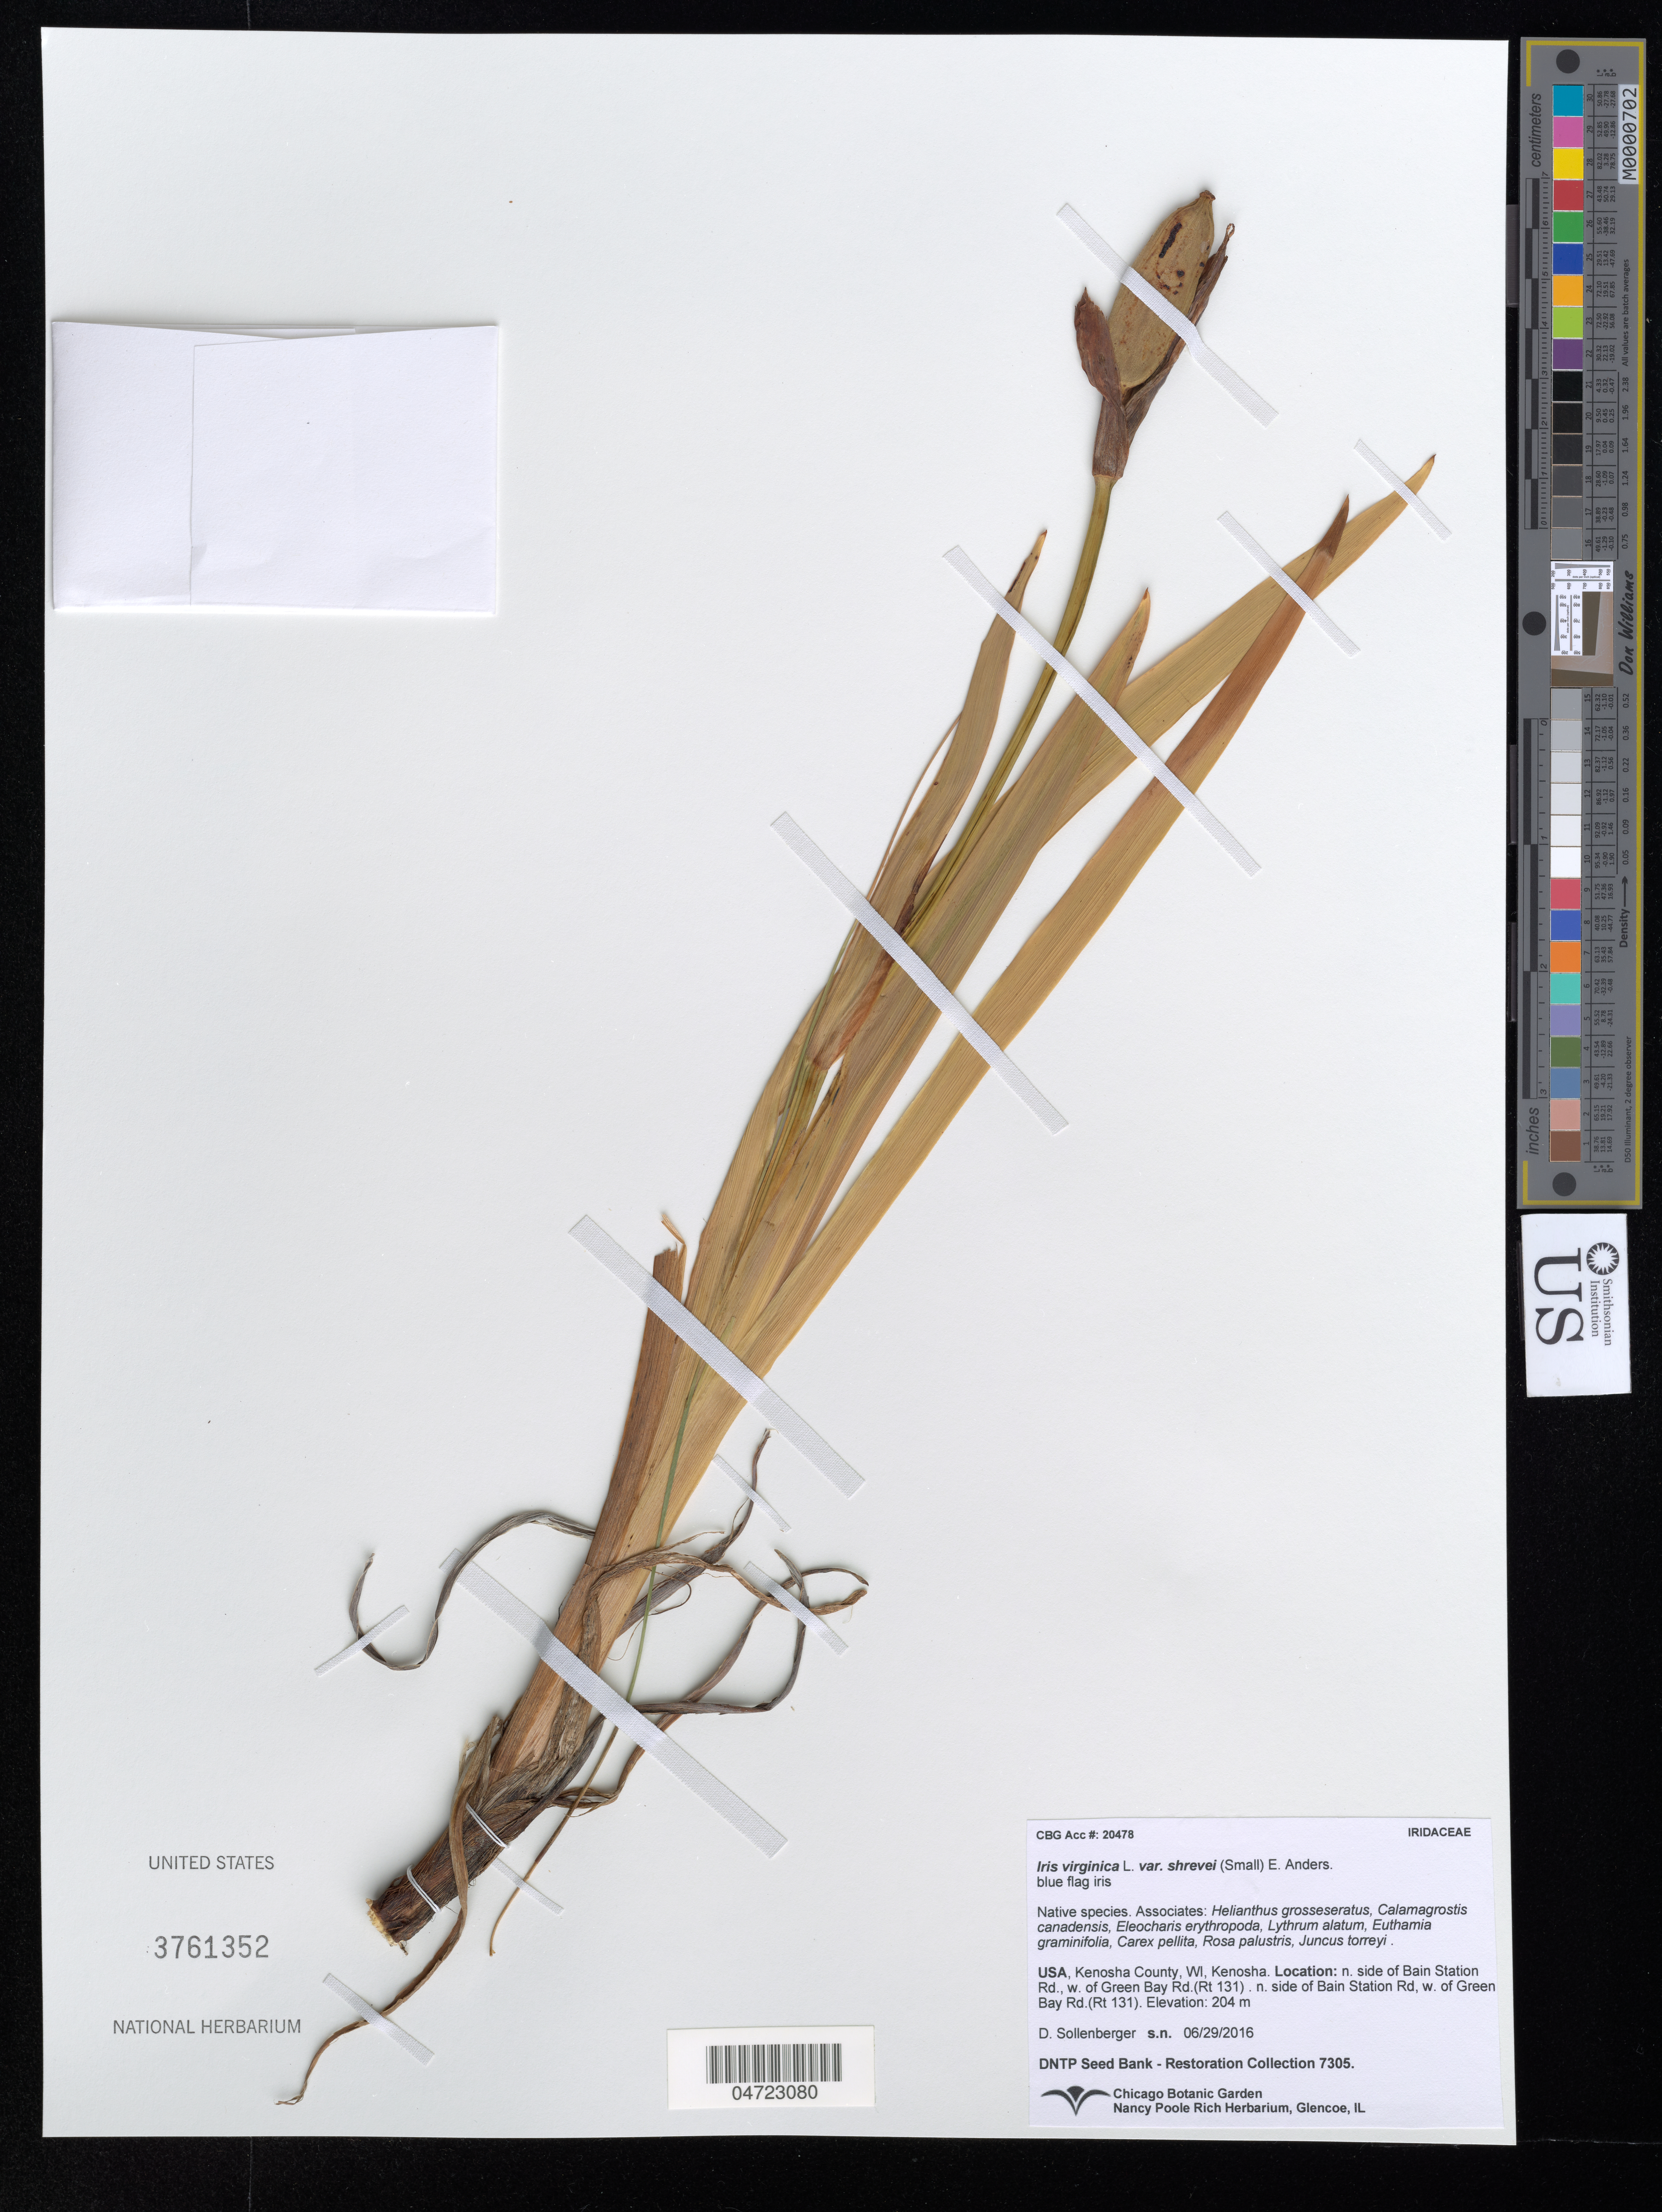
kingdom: Plantae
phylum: Tracheophyta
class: Liliopsida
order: Asparagales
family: Iridaceae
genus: Iris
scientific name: Iris virginica var. shrevei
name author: (Small) E.S. Anderson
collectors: D. Sollenberger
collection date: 2016-06-29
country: United States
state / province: Wisconsin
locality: Kenosha County, Kenosha. N. side of Bain Station Rd., w. of Green Bay Rd. (Rt 131). n. side of Bain Station Rd, w. of Green Bay Rd. (Rt 131).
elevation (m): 204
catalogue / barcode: US 3761352